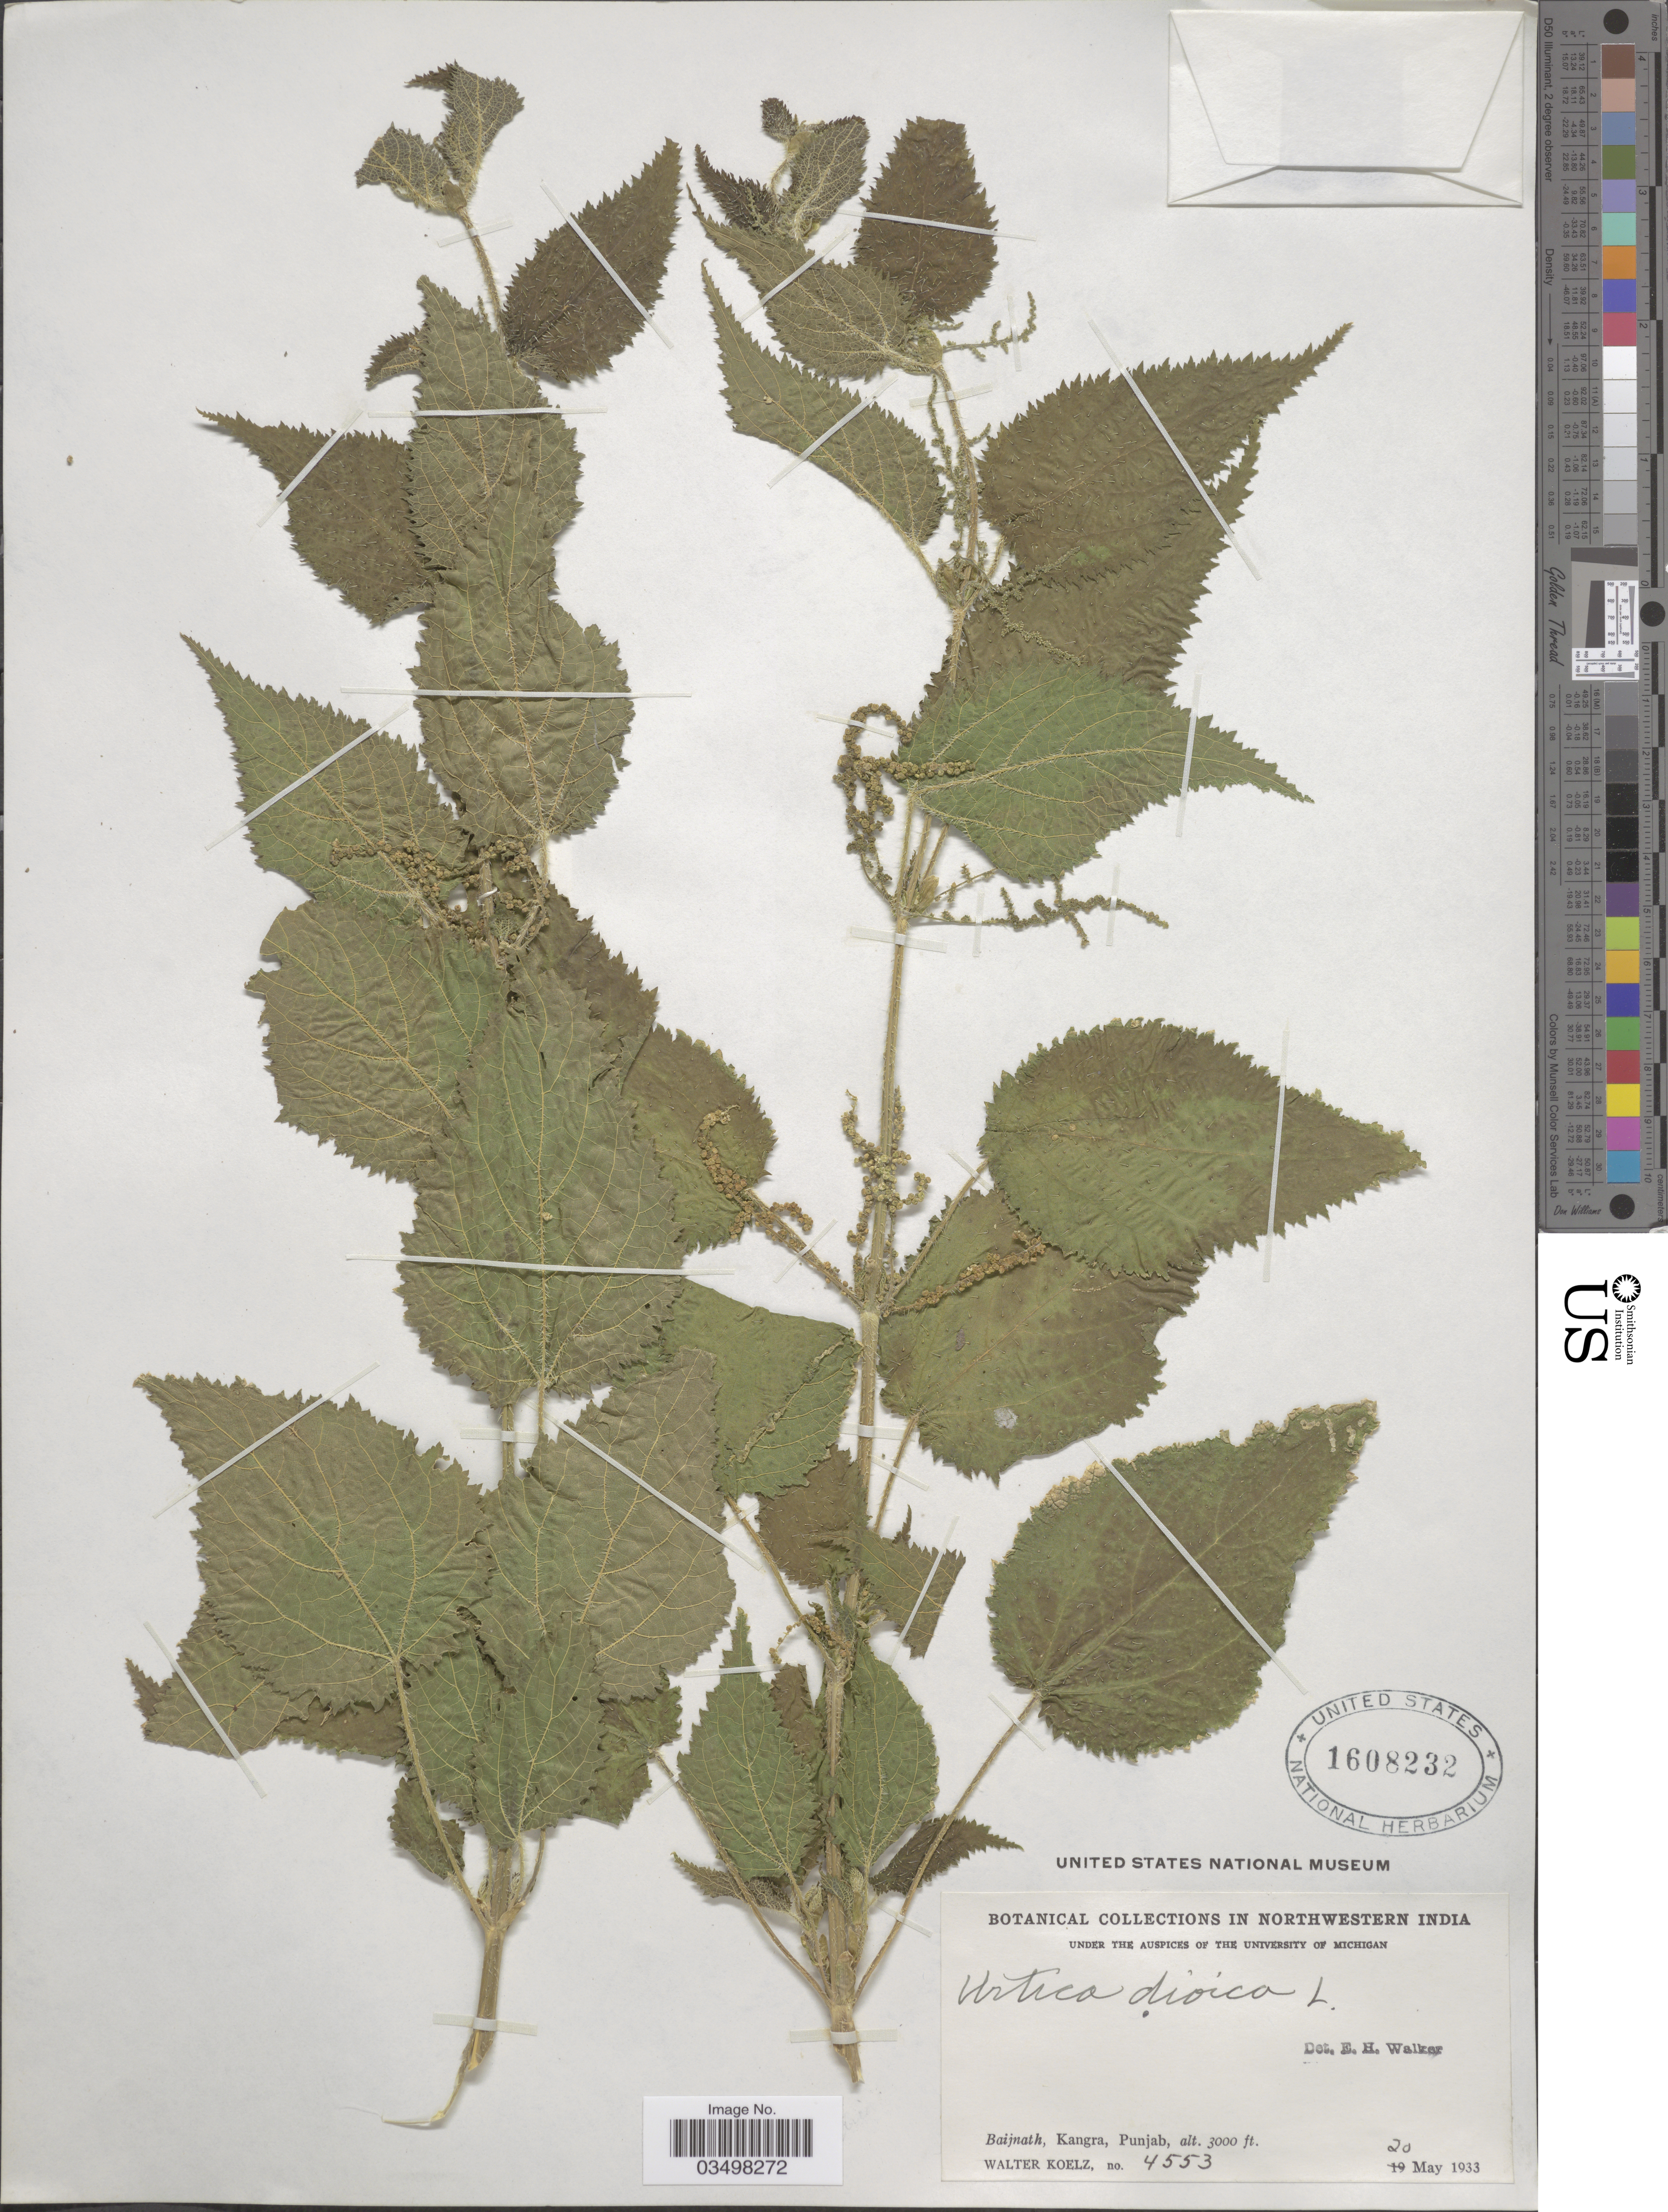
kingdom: Plantae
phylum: Tracheophyta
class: Magnoliopsida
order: Rosales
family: Urticaceae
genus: Urtica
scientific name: Urtica dioica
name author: L.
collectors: W. N. Koelz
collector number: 4553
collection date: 1933-05-20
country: India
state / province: Punjab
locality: Northwestern India. Baijnath, Kangra.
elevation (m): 914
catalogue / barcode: US 1608232